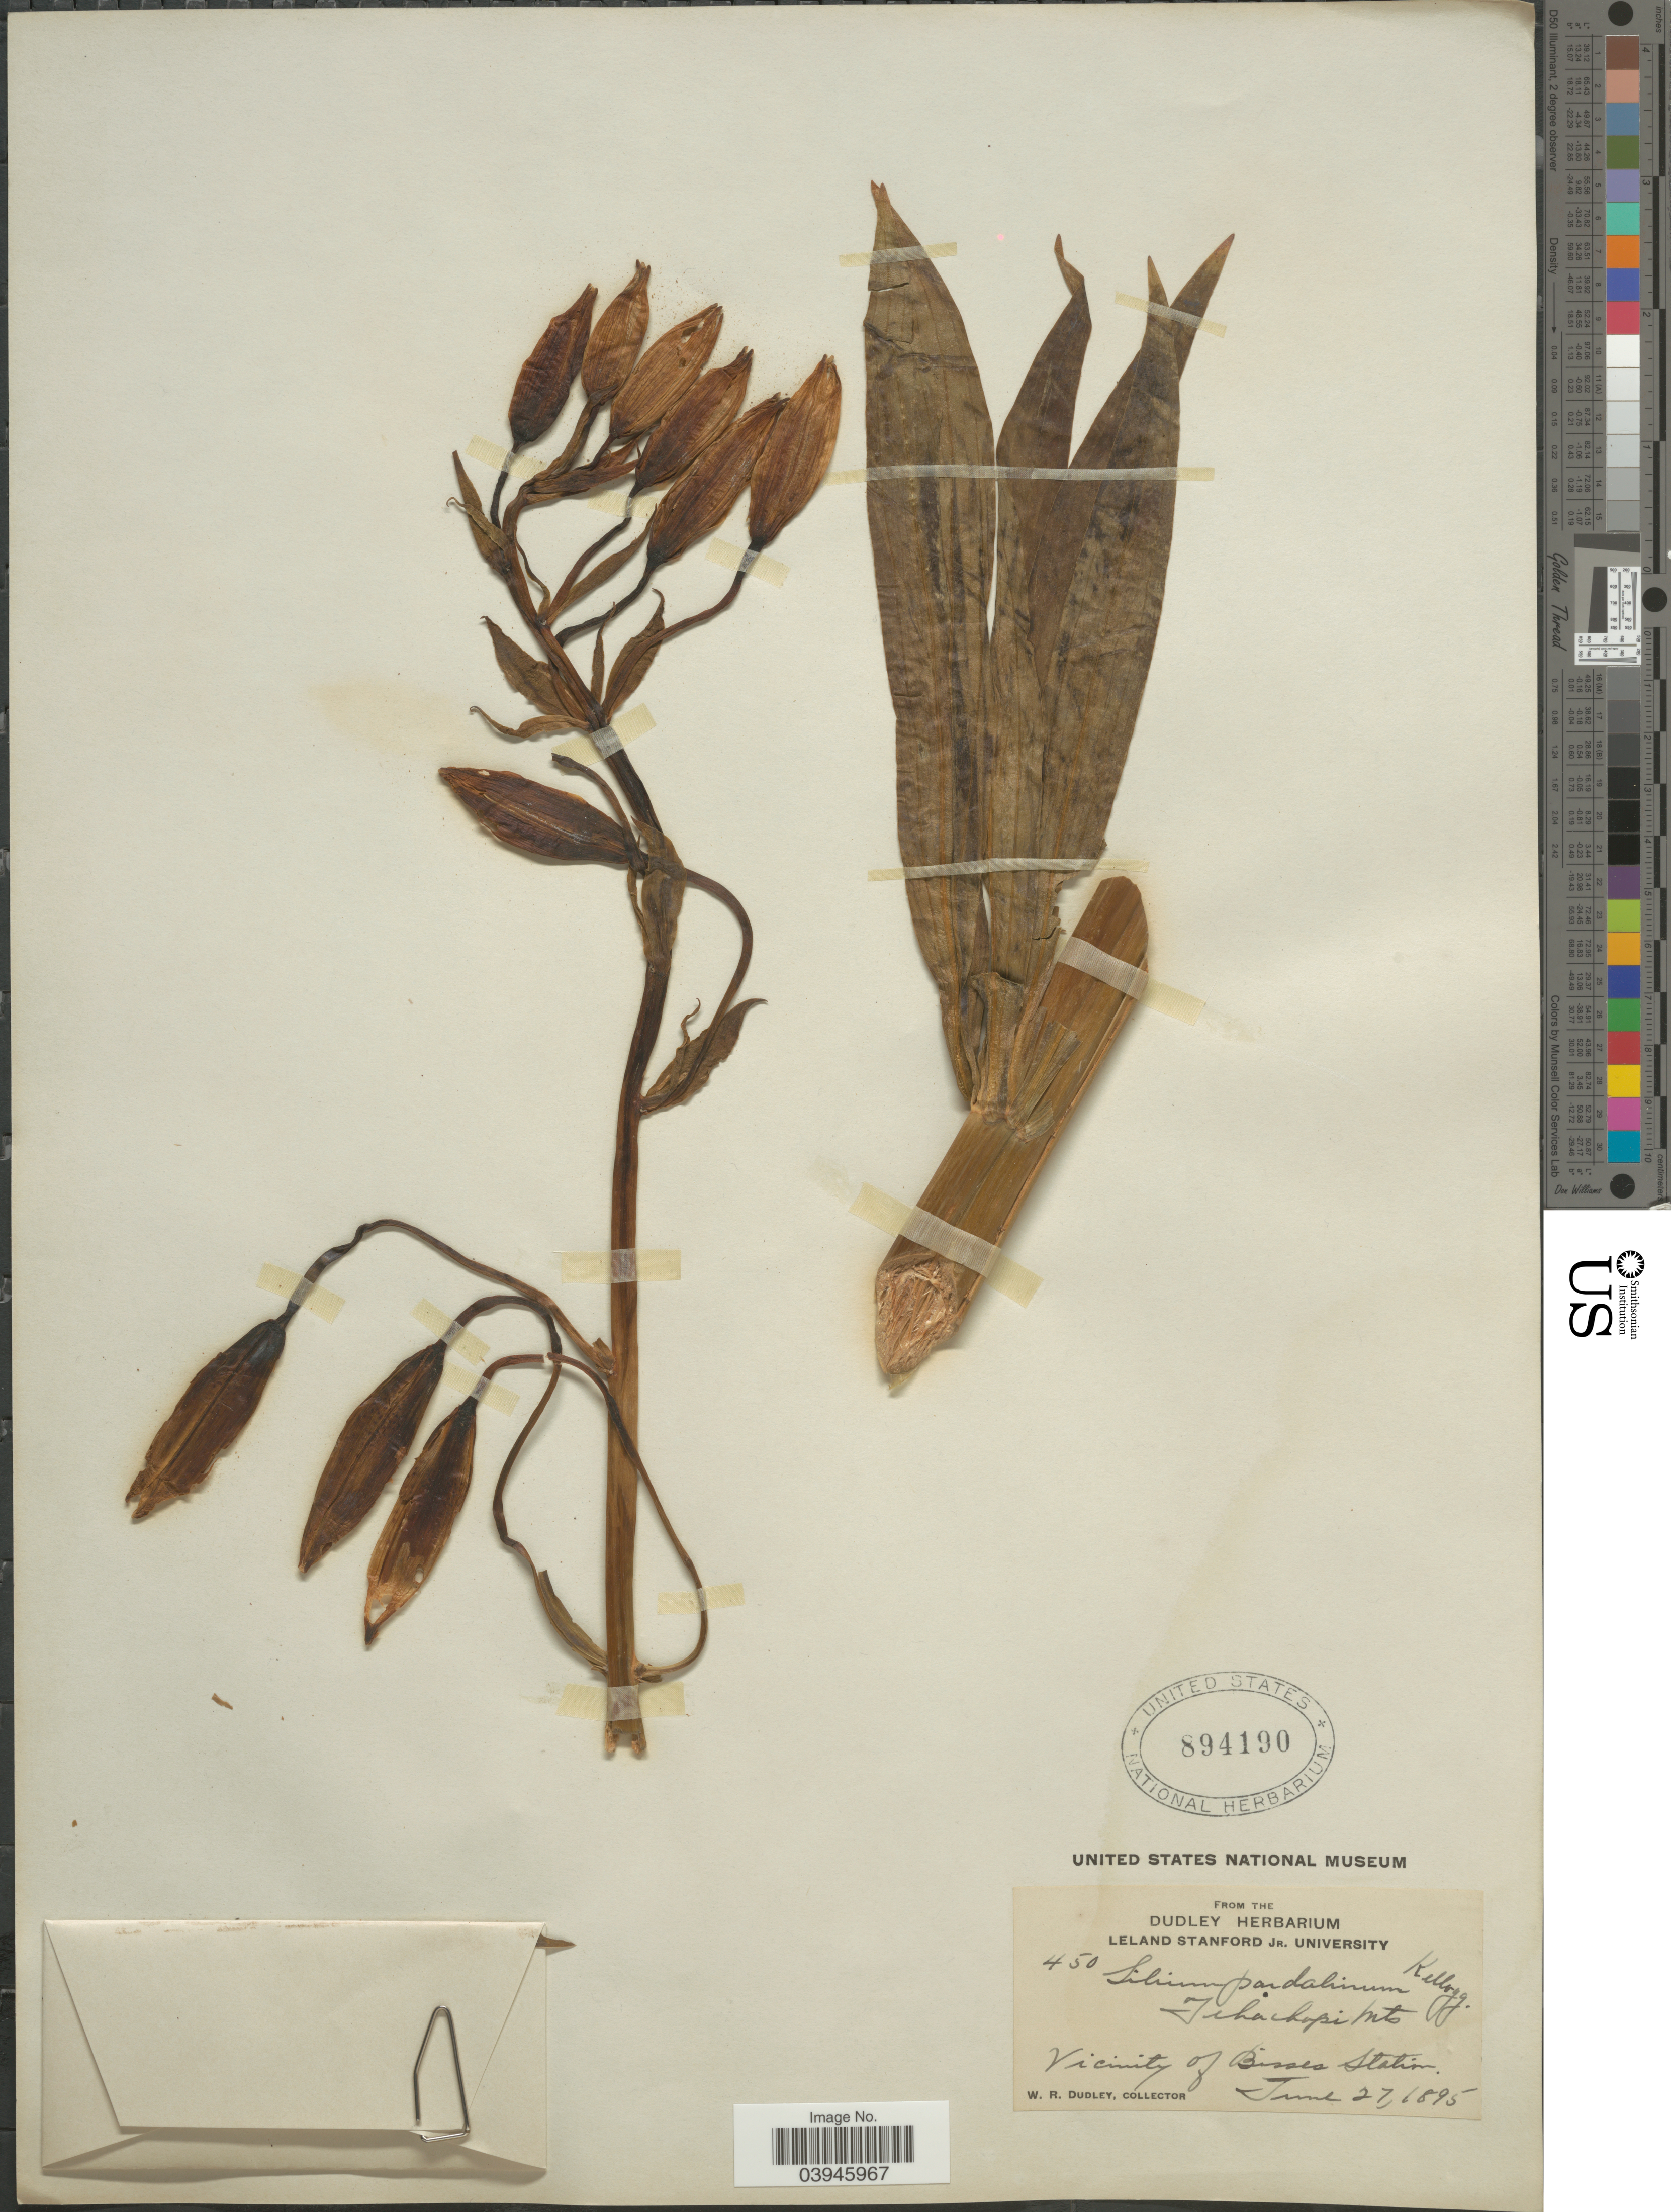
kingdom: Plantae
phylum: Tracheophyta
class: Liliopsida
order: Liliales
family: Liliaceae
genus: Lilium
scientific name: Lilium pardalinum subsp. pardalinum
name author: Kellogg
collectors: W. Dudley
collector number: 450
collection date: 1895-06-27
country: United States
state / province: California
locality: Tehachapi Mts. Vicinity of Bisses Station.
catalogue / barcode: US 894190